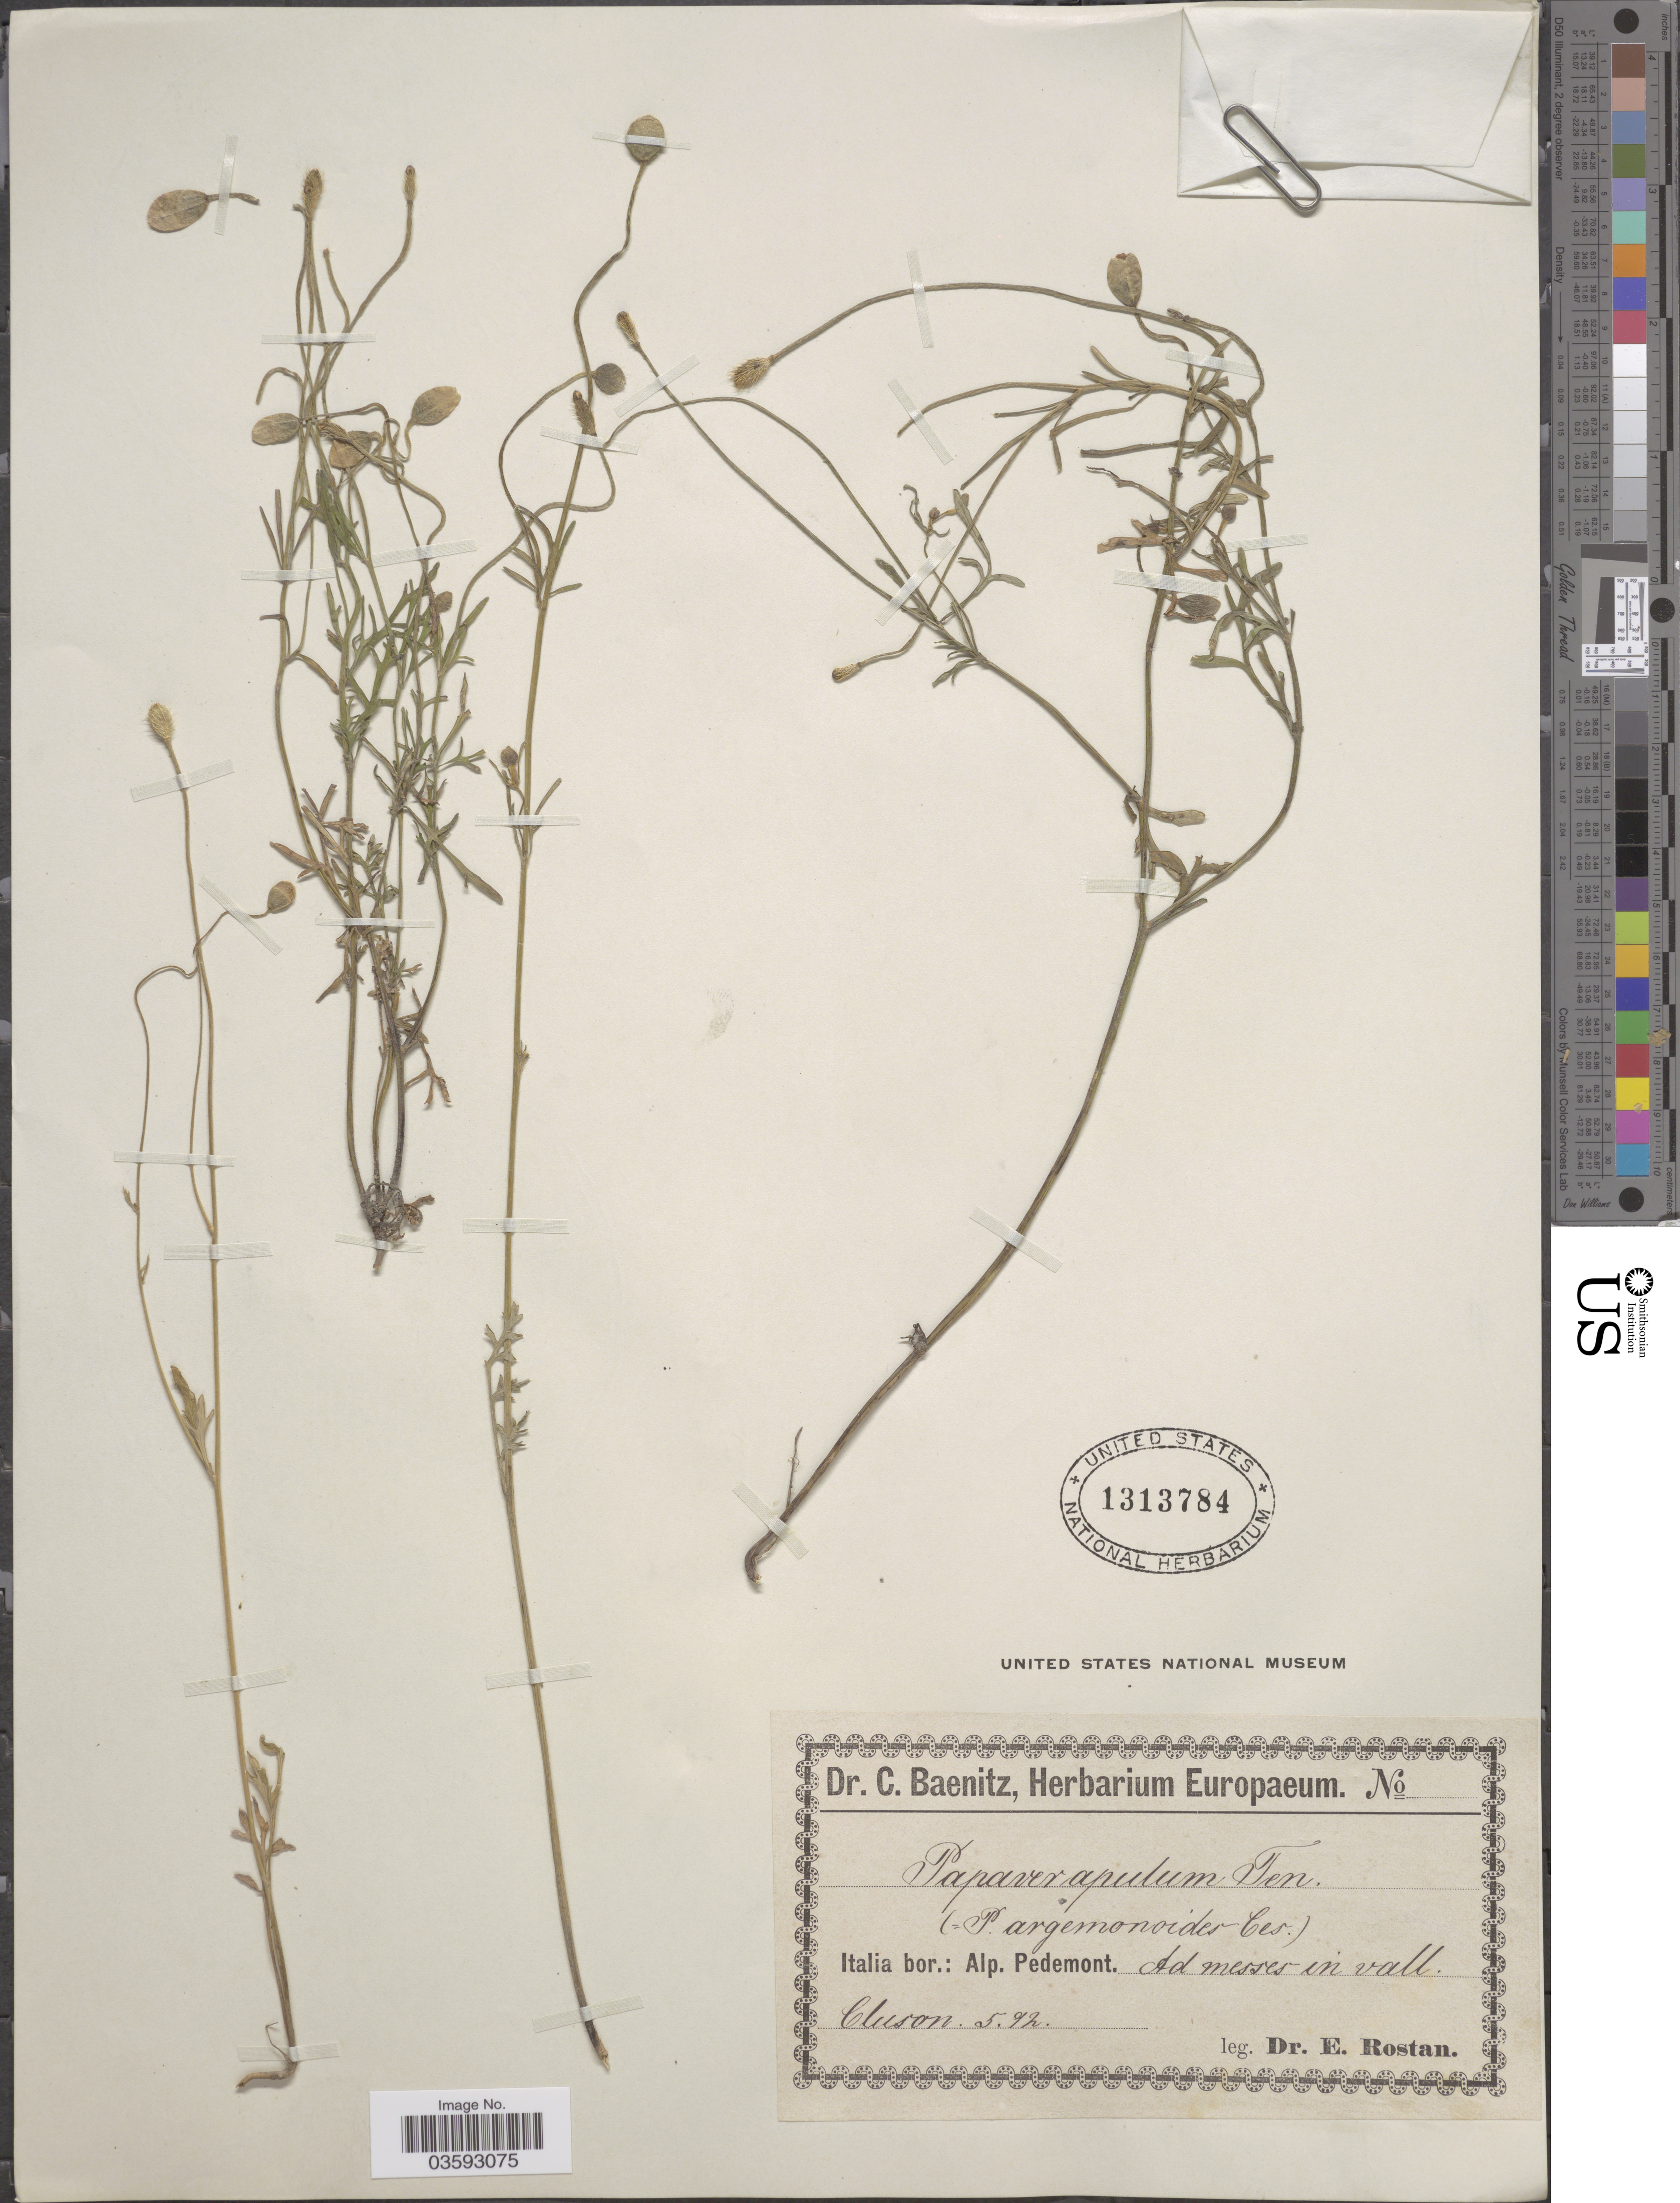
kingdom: Plantae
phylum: Tracheophyta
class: Magnoliopsida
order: Ranunculales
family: Papaveraceae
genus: Papaver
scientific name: Papaver apulum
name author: Ten.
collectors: E. Rostan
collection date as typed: Transcribed d/m/y: /5/92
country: Italy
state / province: Piedmont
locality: Italia bor.: Alp. Pedemont. Ad messes in vall. Cluson.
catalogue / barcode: US 1313784